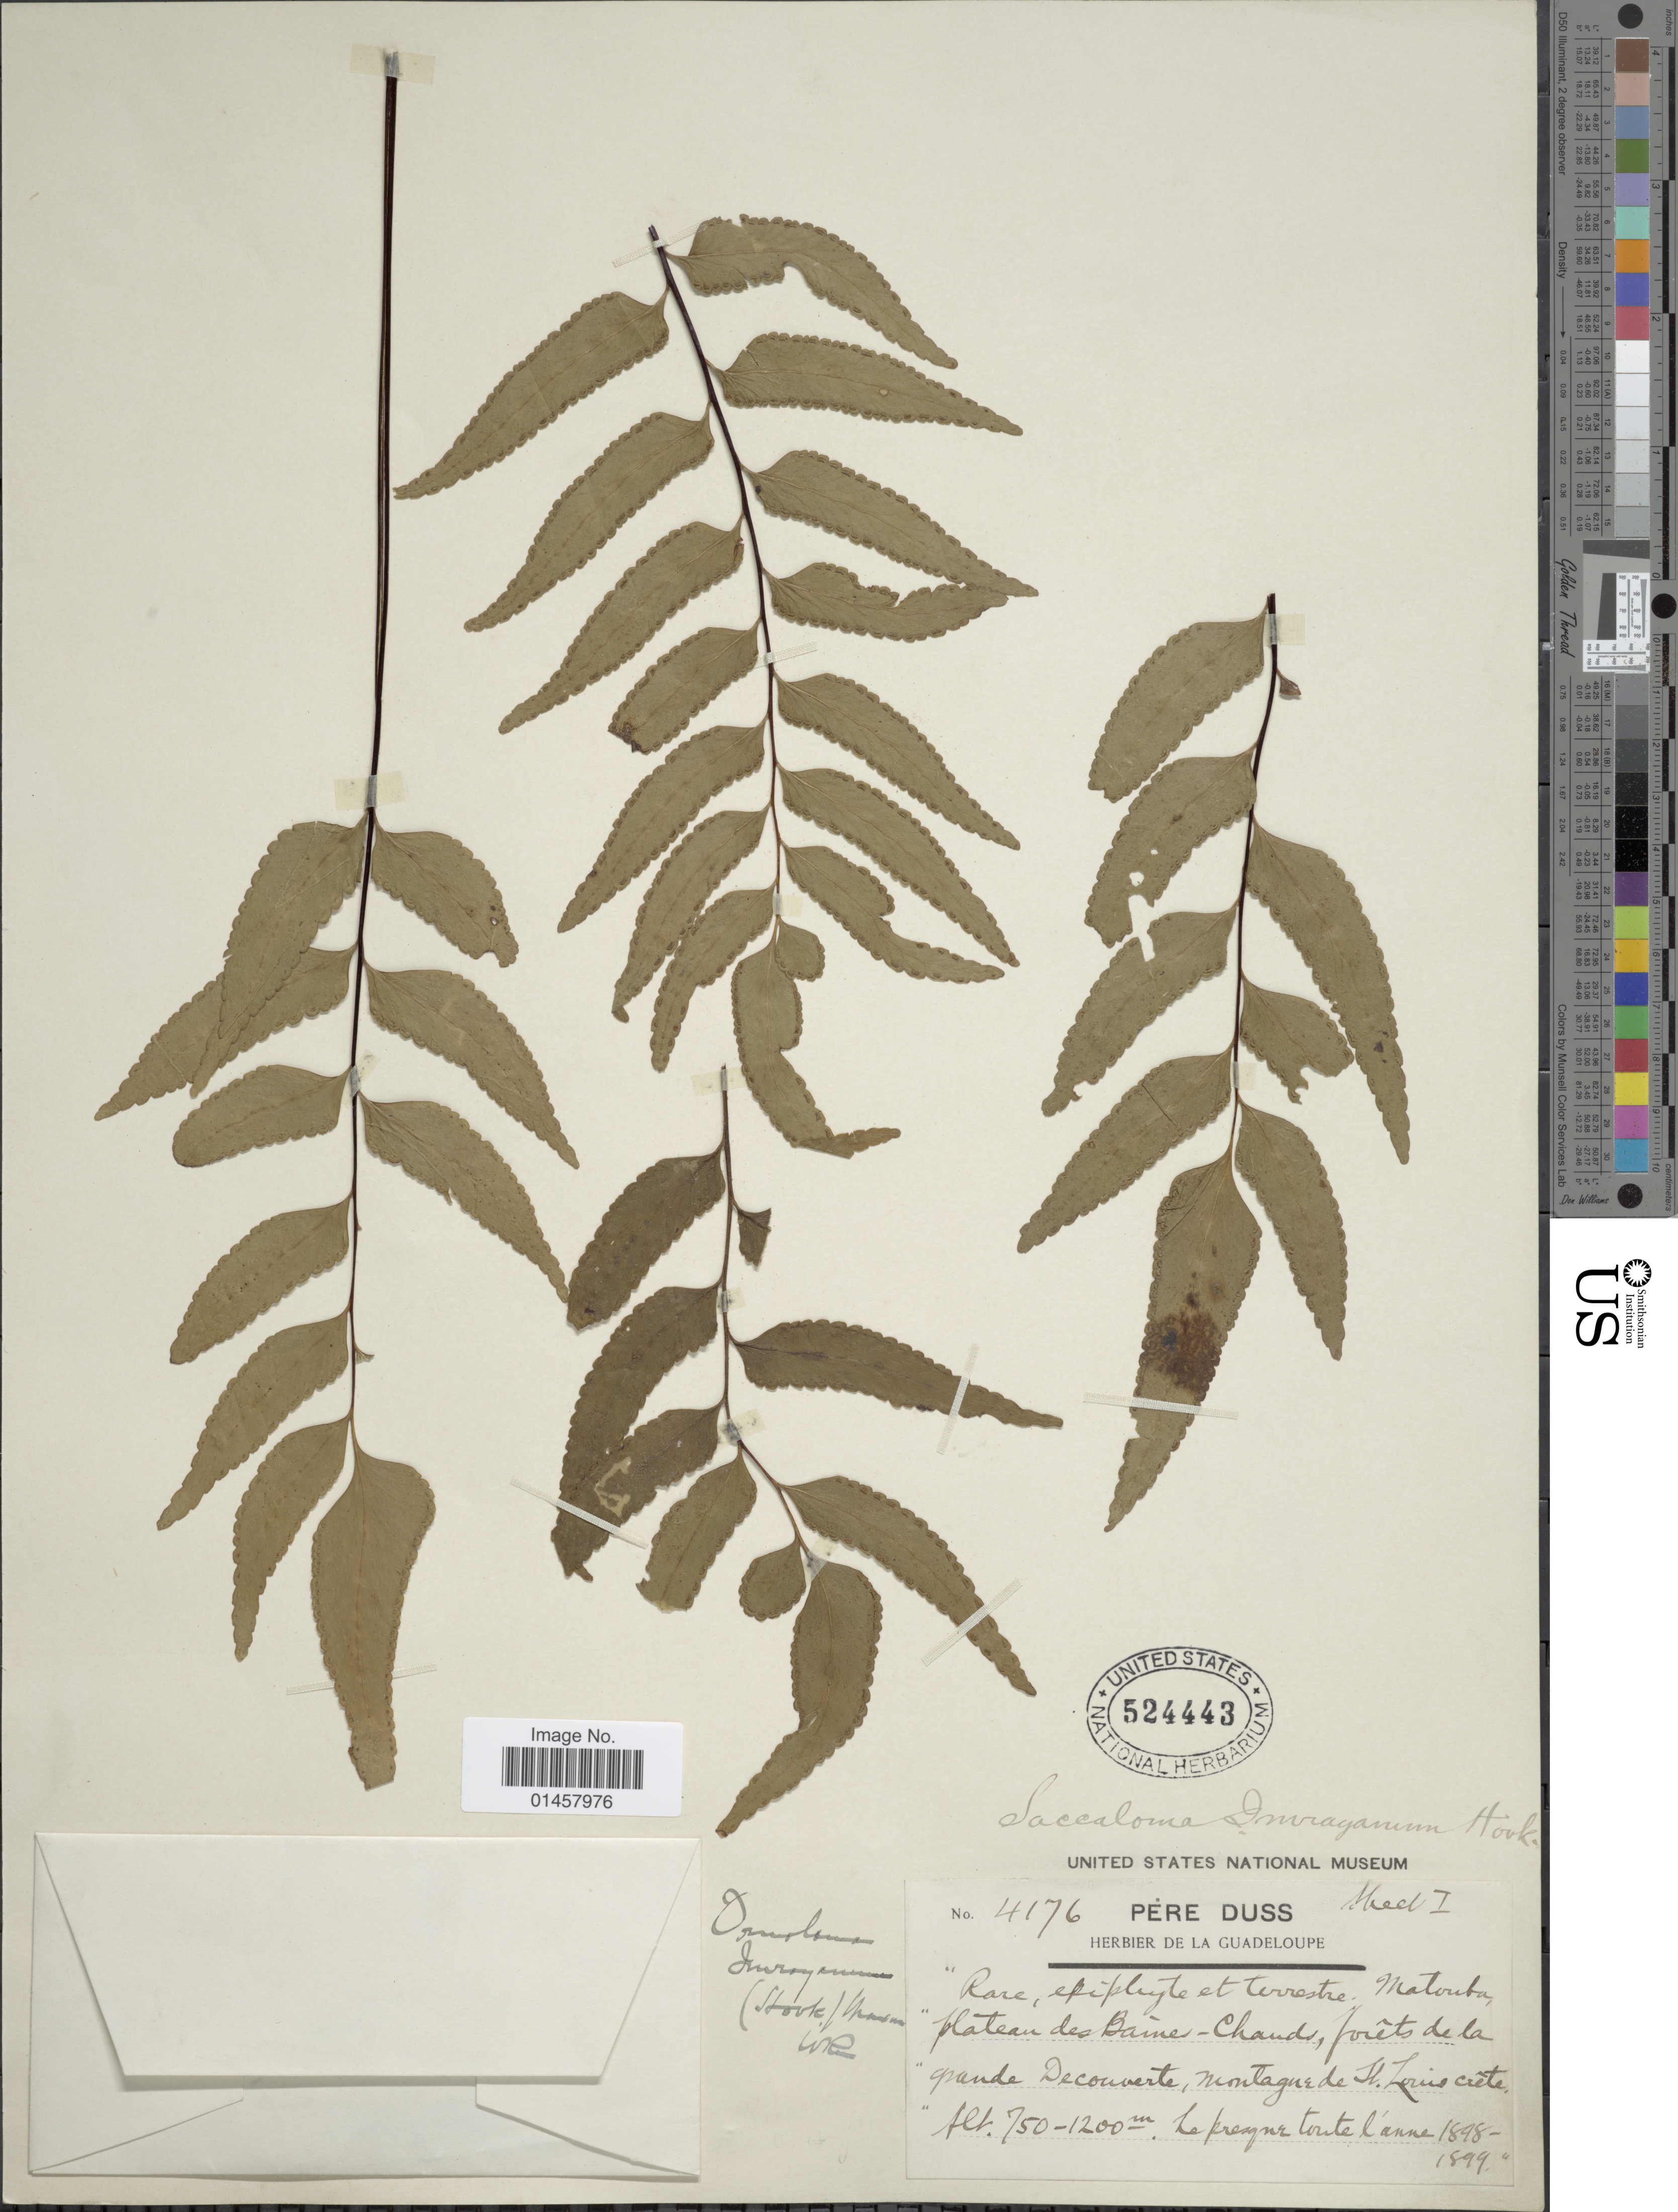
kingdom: Plantae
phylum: Tracheophyta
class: Polypodiopsida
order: Polypodiales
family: Lindsaeaceae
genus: Lindsaea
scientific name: Lindsaea imrayana comb. ined.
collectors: Père Duss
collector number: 4176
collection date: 1898/1899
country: Guadeloupe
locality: Grande Decouverte, Montagne de St. Louis crete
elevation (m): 750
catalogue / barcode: US 524443